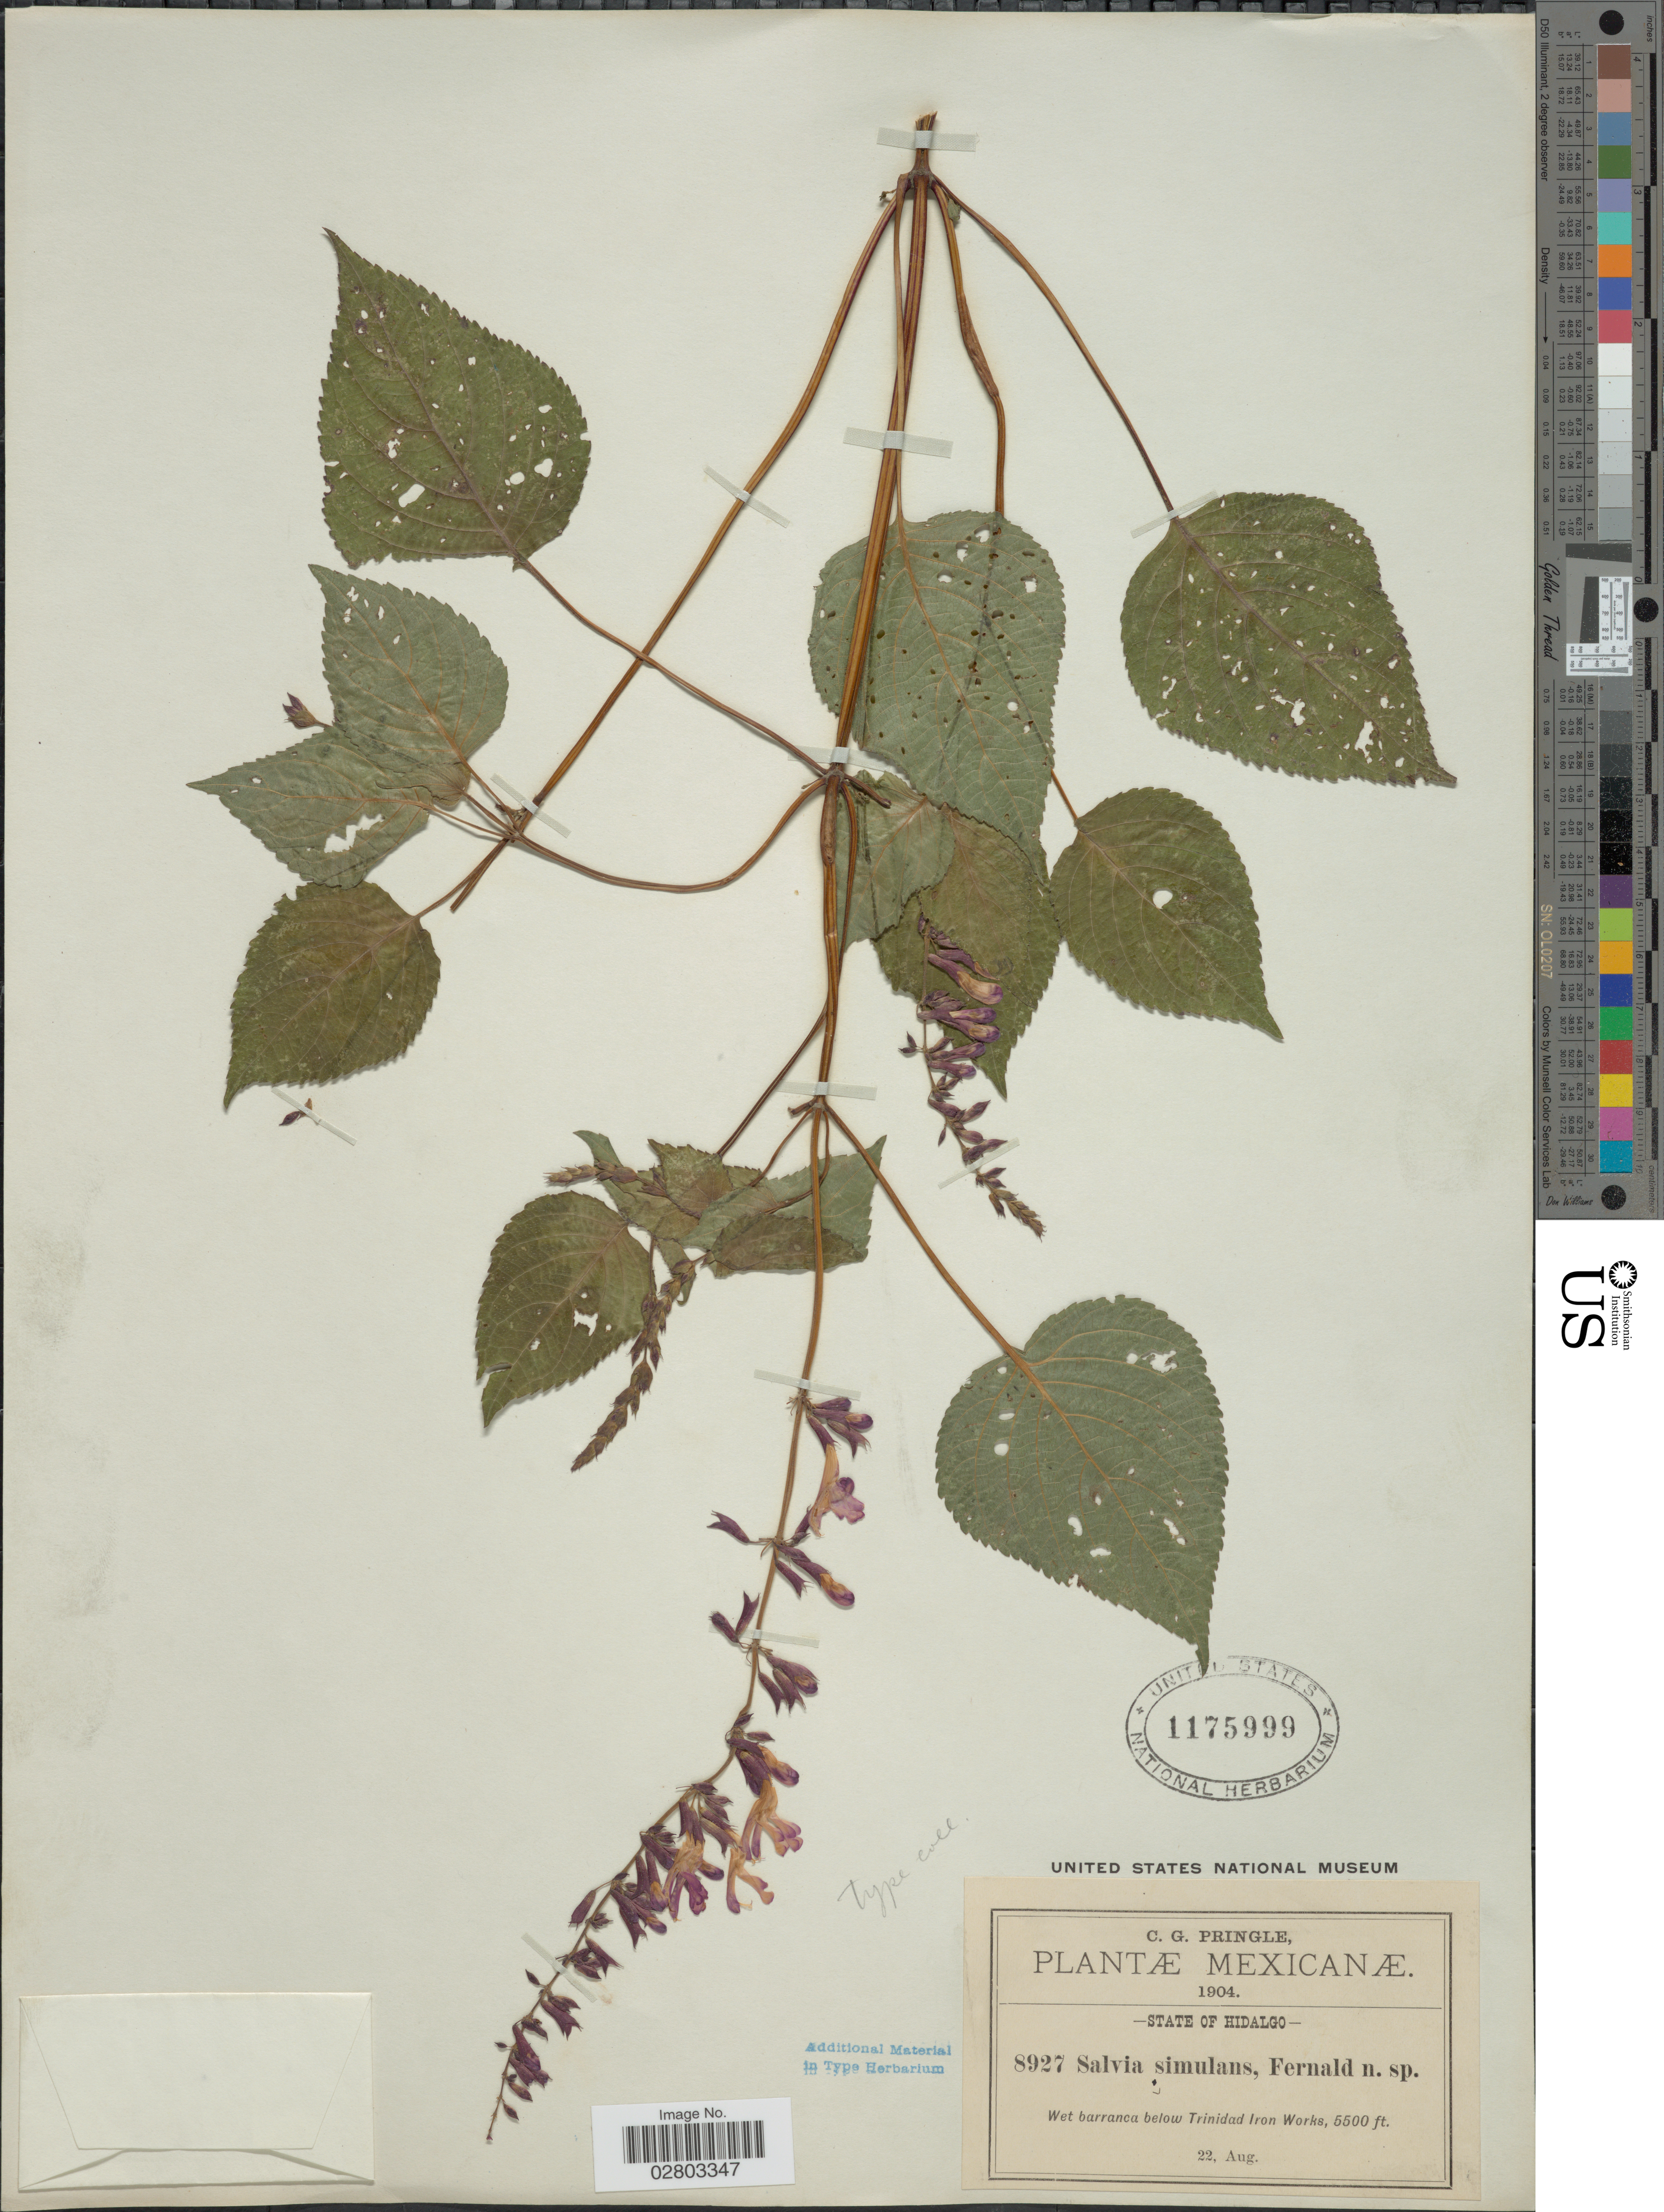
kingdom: Plantae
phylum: Tracheophyta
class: Magnoliopsida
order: Lamiales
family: Lamiaceae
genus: Salvia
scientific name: Salvia simulans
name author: Fernald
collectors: C. G. Pringle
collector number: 8927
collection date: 1904-08-22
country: Mexico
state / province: Hidalgo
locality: Wet barranca below Trinidad Iron Works.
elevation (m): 1676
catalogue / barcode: US 1175999